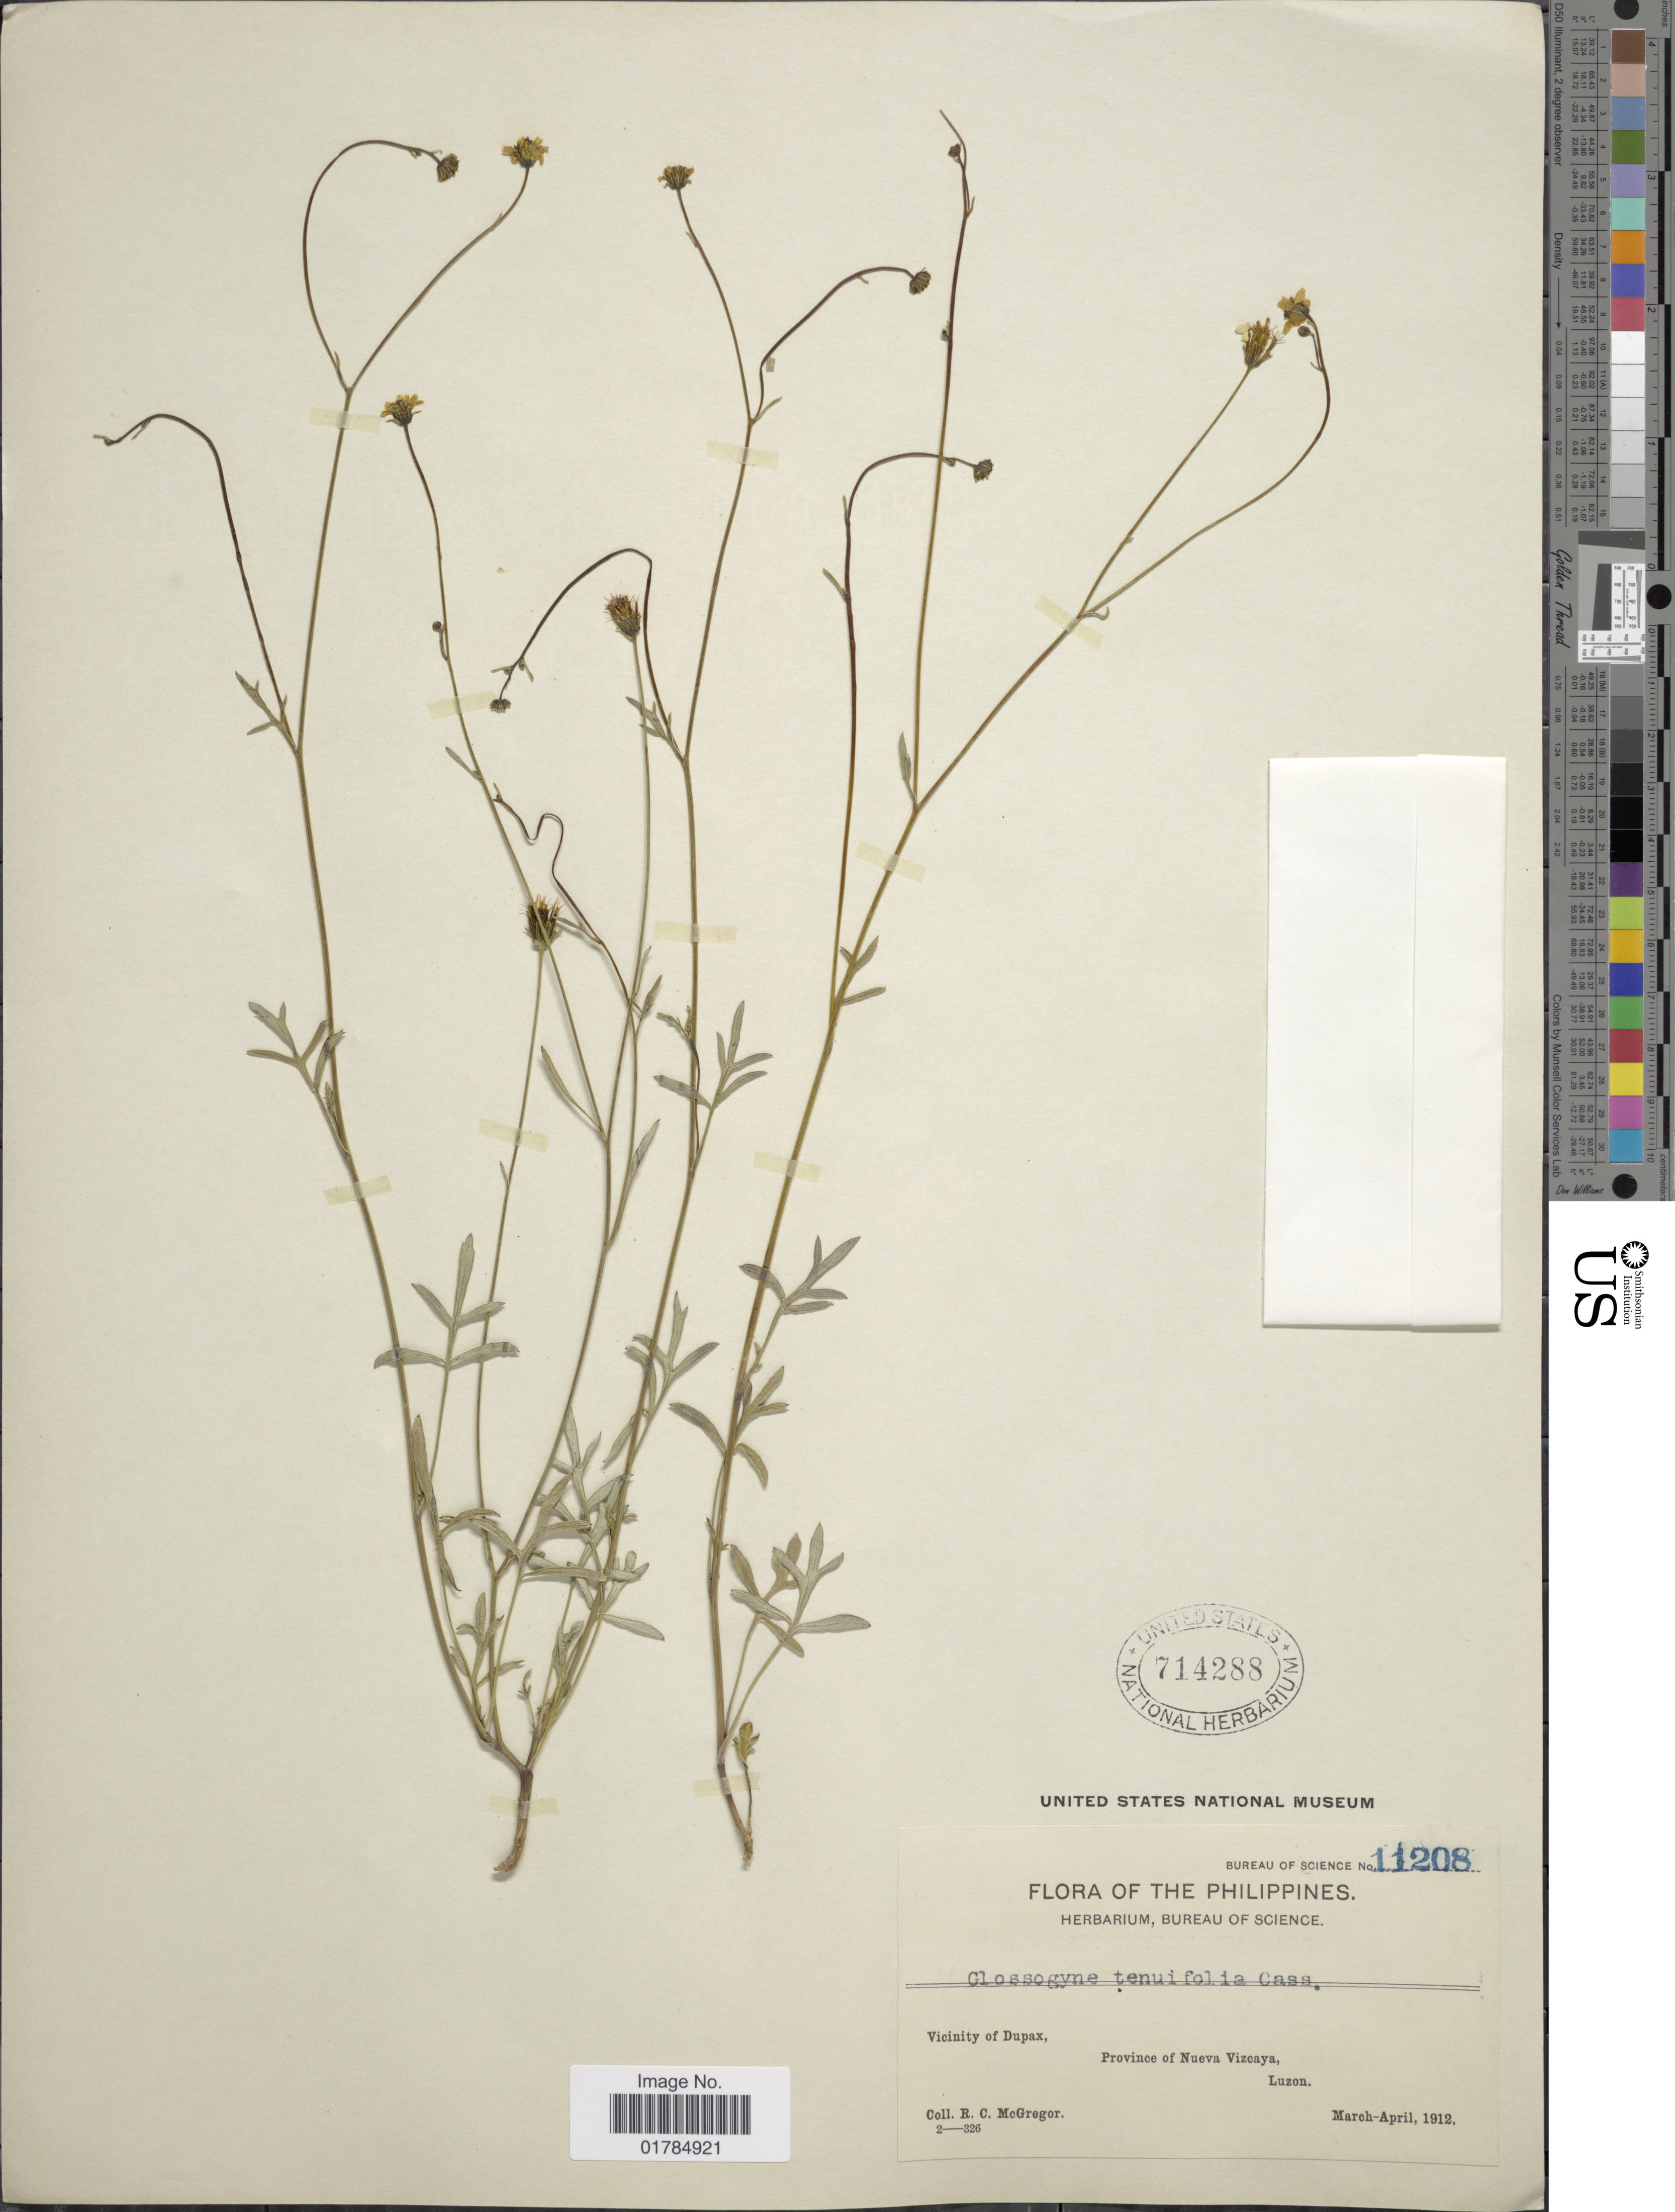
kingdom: Plantae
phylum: Tracheophyta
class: Magnoliopsida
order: Asterales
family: Asteraceae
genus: Glossogyne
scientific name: Glossogyne tenuifolia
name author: (Labill.)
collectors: R. C. McGregor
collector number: Bureau of Science 11208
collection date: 1912-03/1912-04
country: Philippines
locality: Vicinity of Dupax, Province of Nueva Vizcaya, Luzon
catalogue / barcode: US 714288